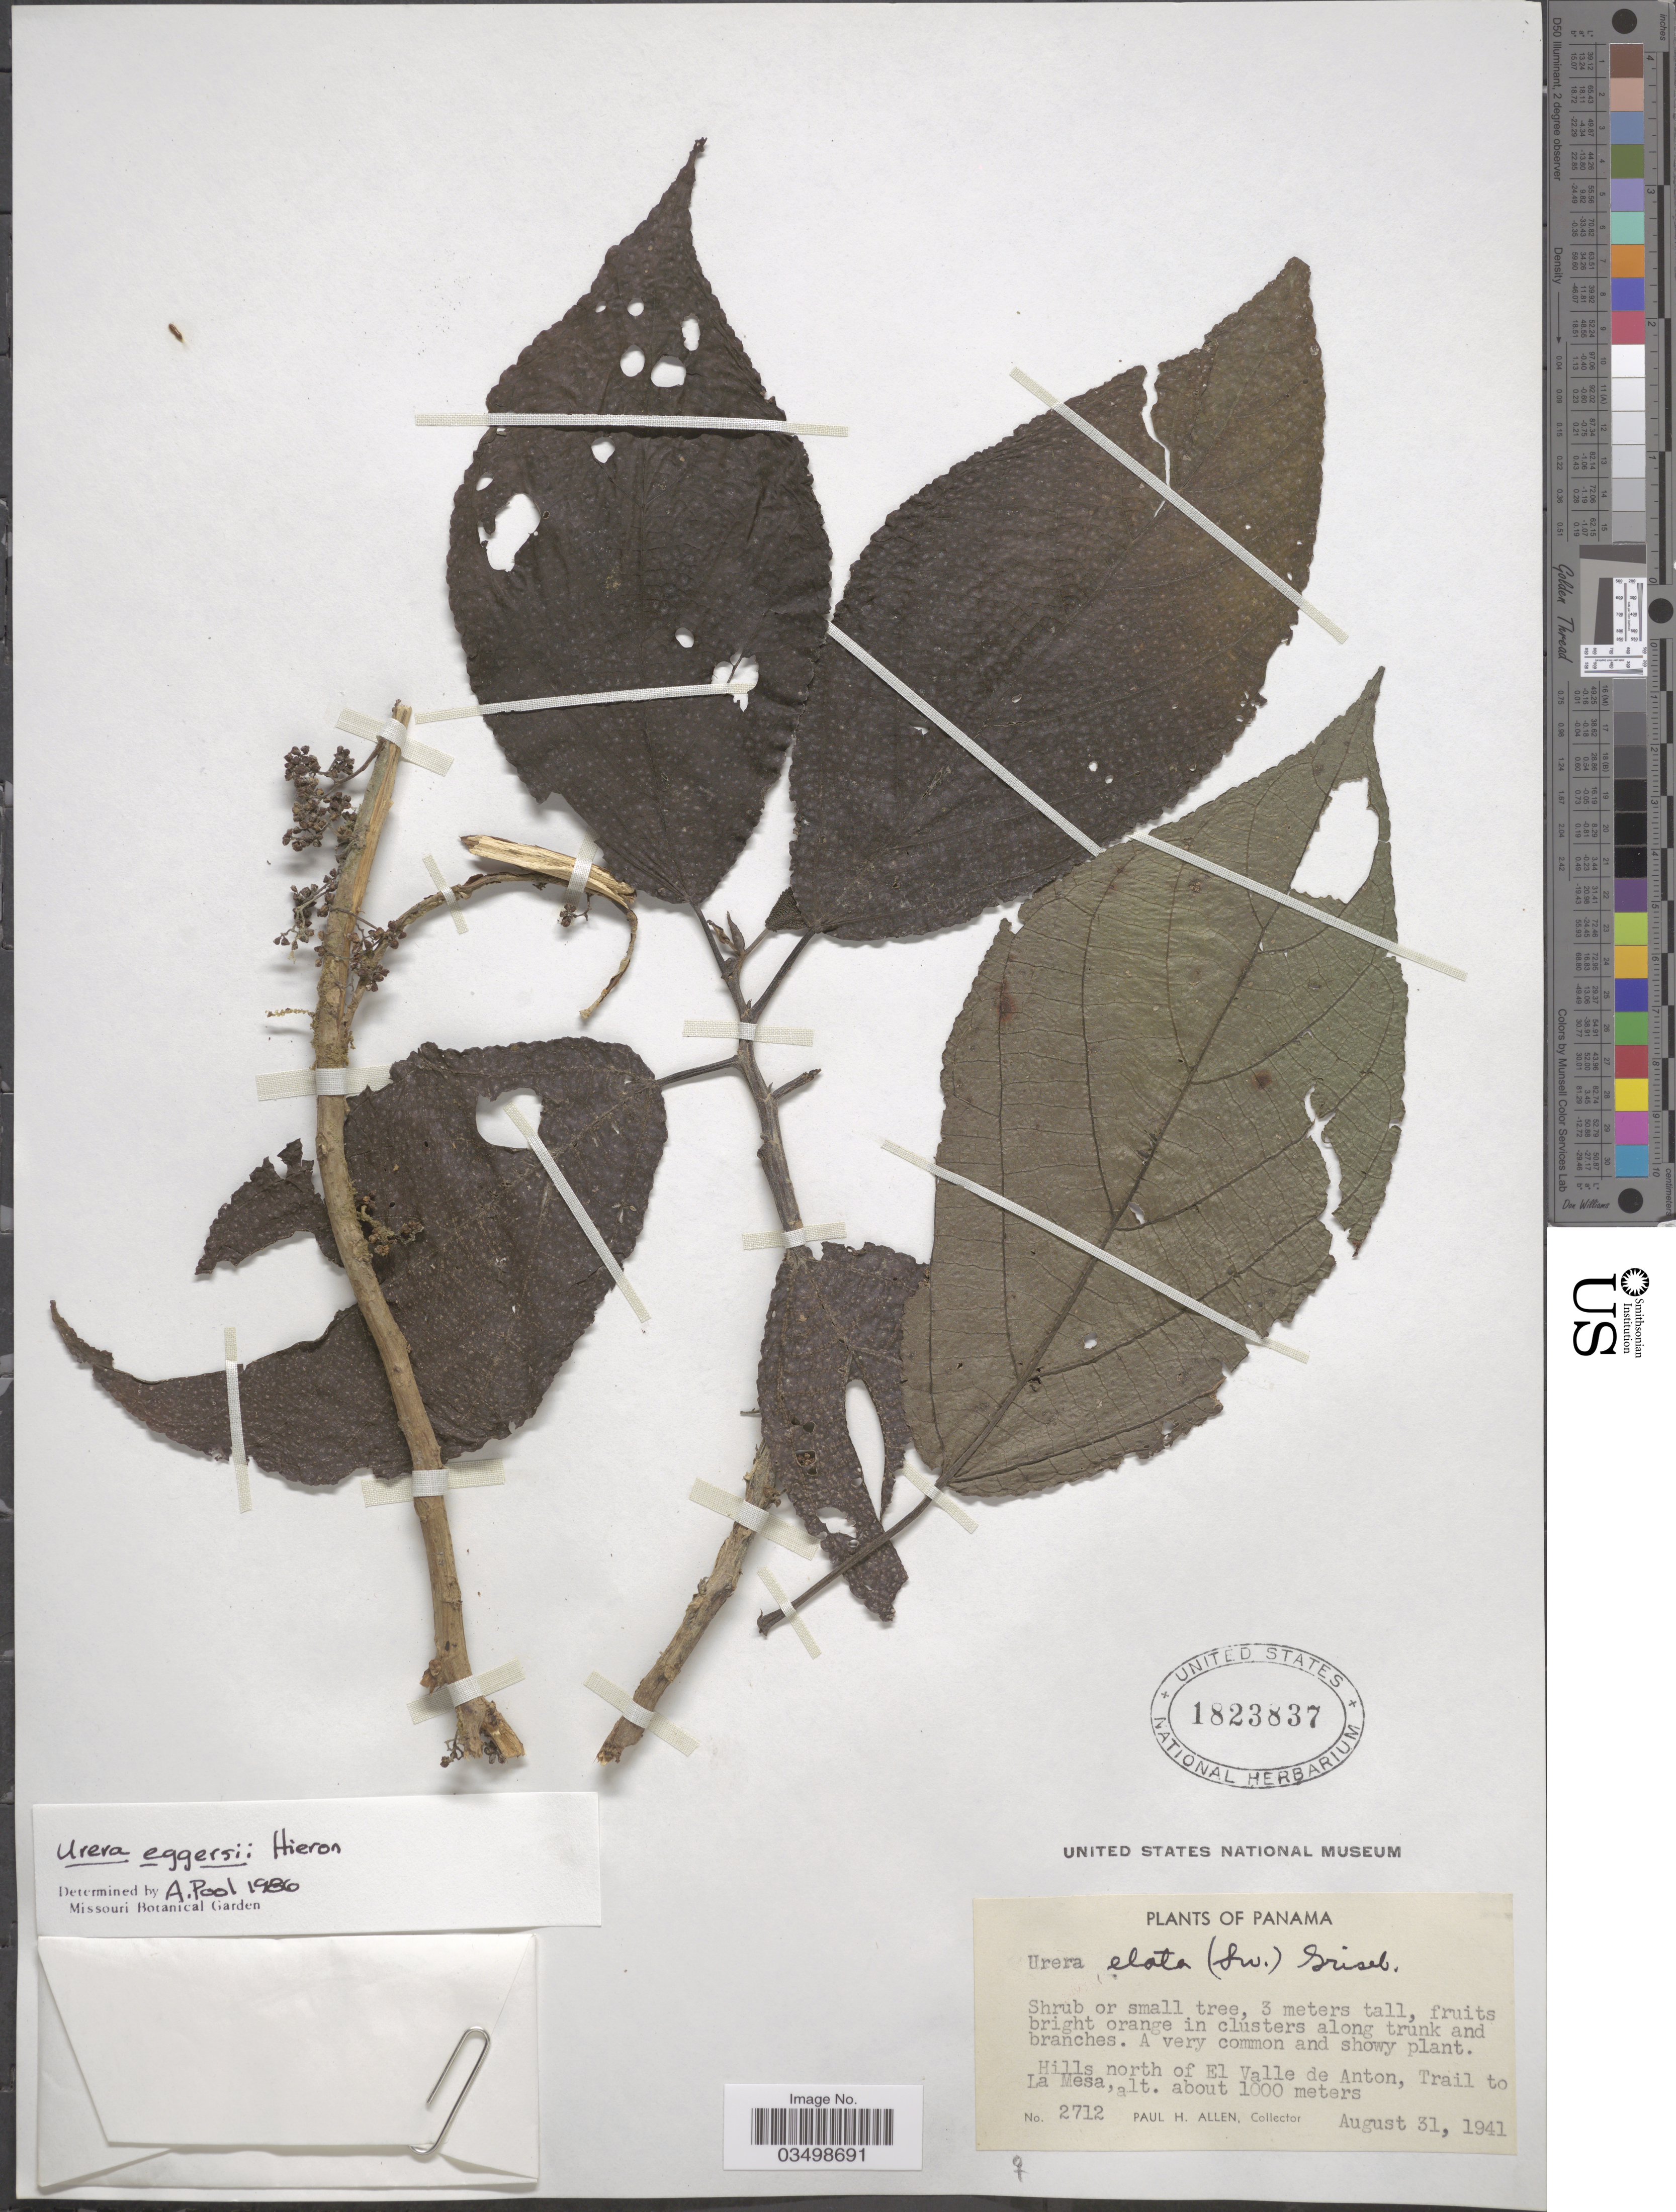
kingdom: Plantae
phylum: Tracheophyta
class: Magnoliopsida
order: Rosales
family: Urticaceae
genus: Urera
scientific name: Urera simplex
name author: Wedd.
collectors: P. H. Allen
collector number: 2712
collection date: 1941-08-31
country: Panama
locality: Hills north of El Valle de Anton, Trail to La Mesa.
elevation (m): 1000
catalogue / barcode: US 1823837